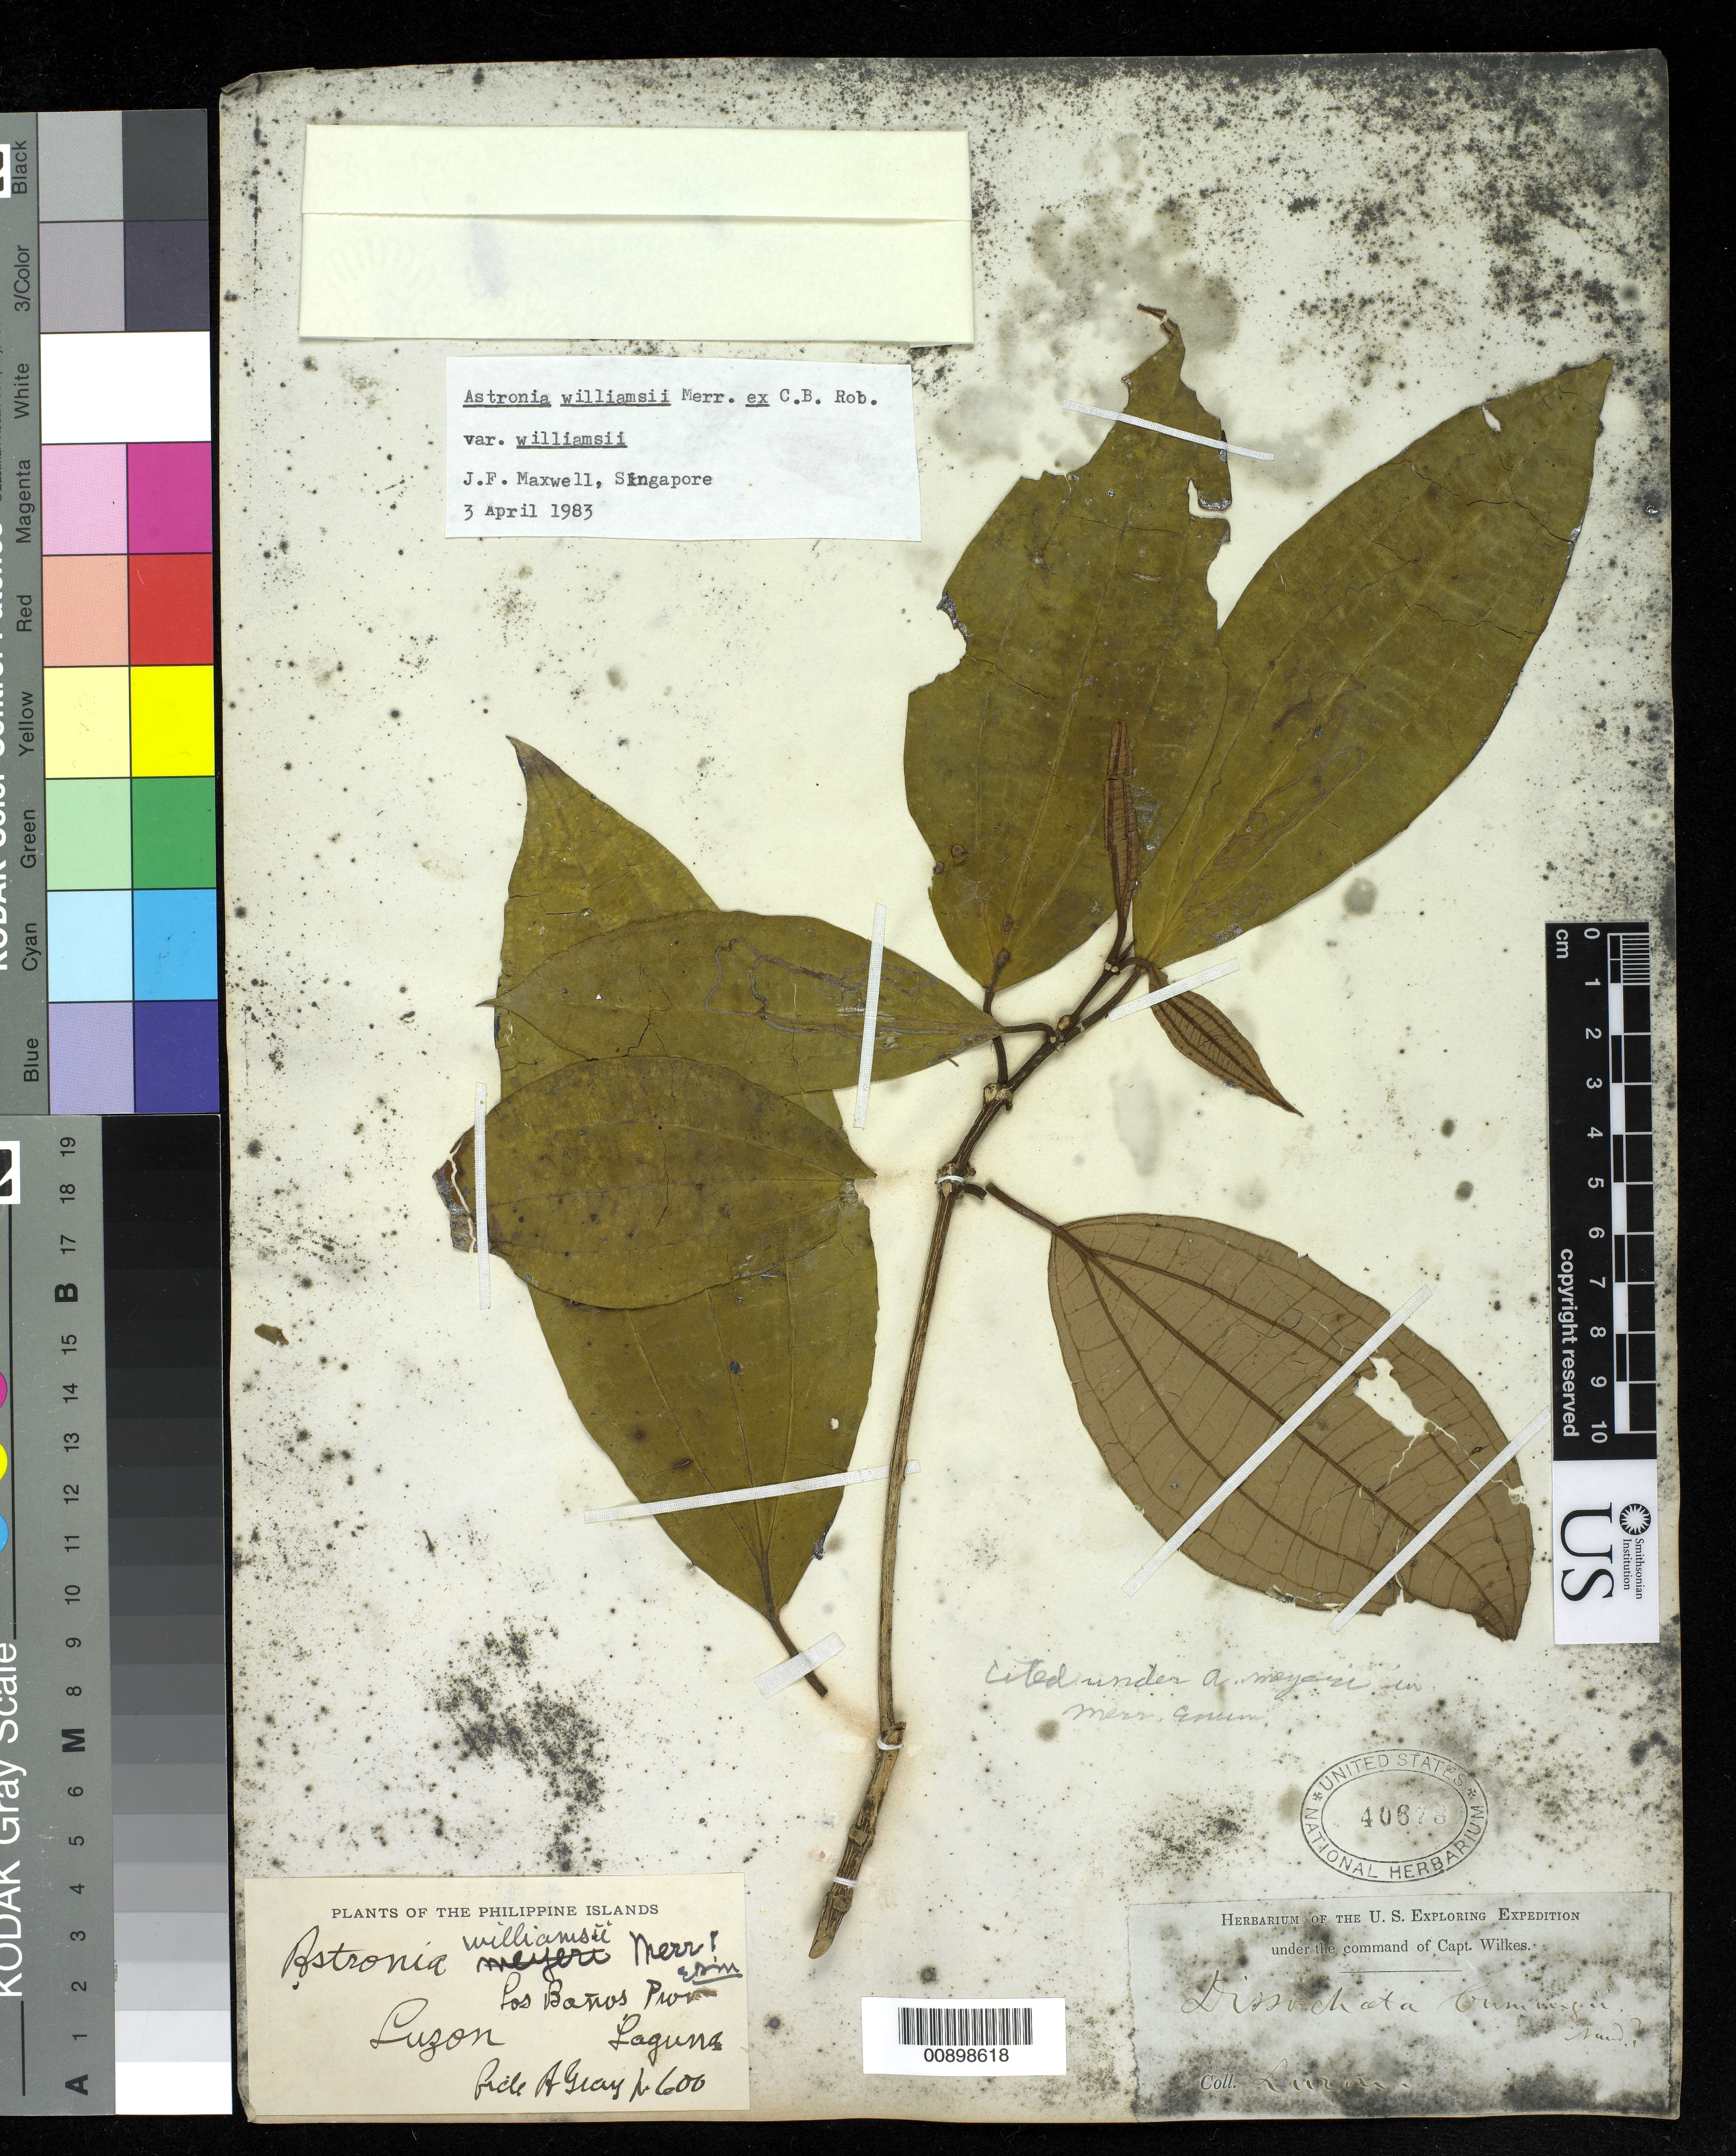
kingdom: Plantae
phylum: Tracheophyta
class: Magnoliopsida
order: Myrtales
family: Melastomataceae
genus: Astronia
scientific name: Astronia williamsii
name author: Merr. ex C.B. Rob.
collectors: Wilkes Explor. Exped.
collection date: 1838/1842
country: Philippines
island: Luzon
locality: Luzon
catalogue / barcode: US 40678